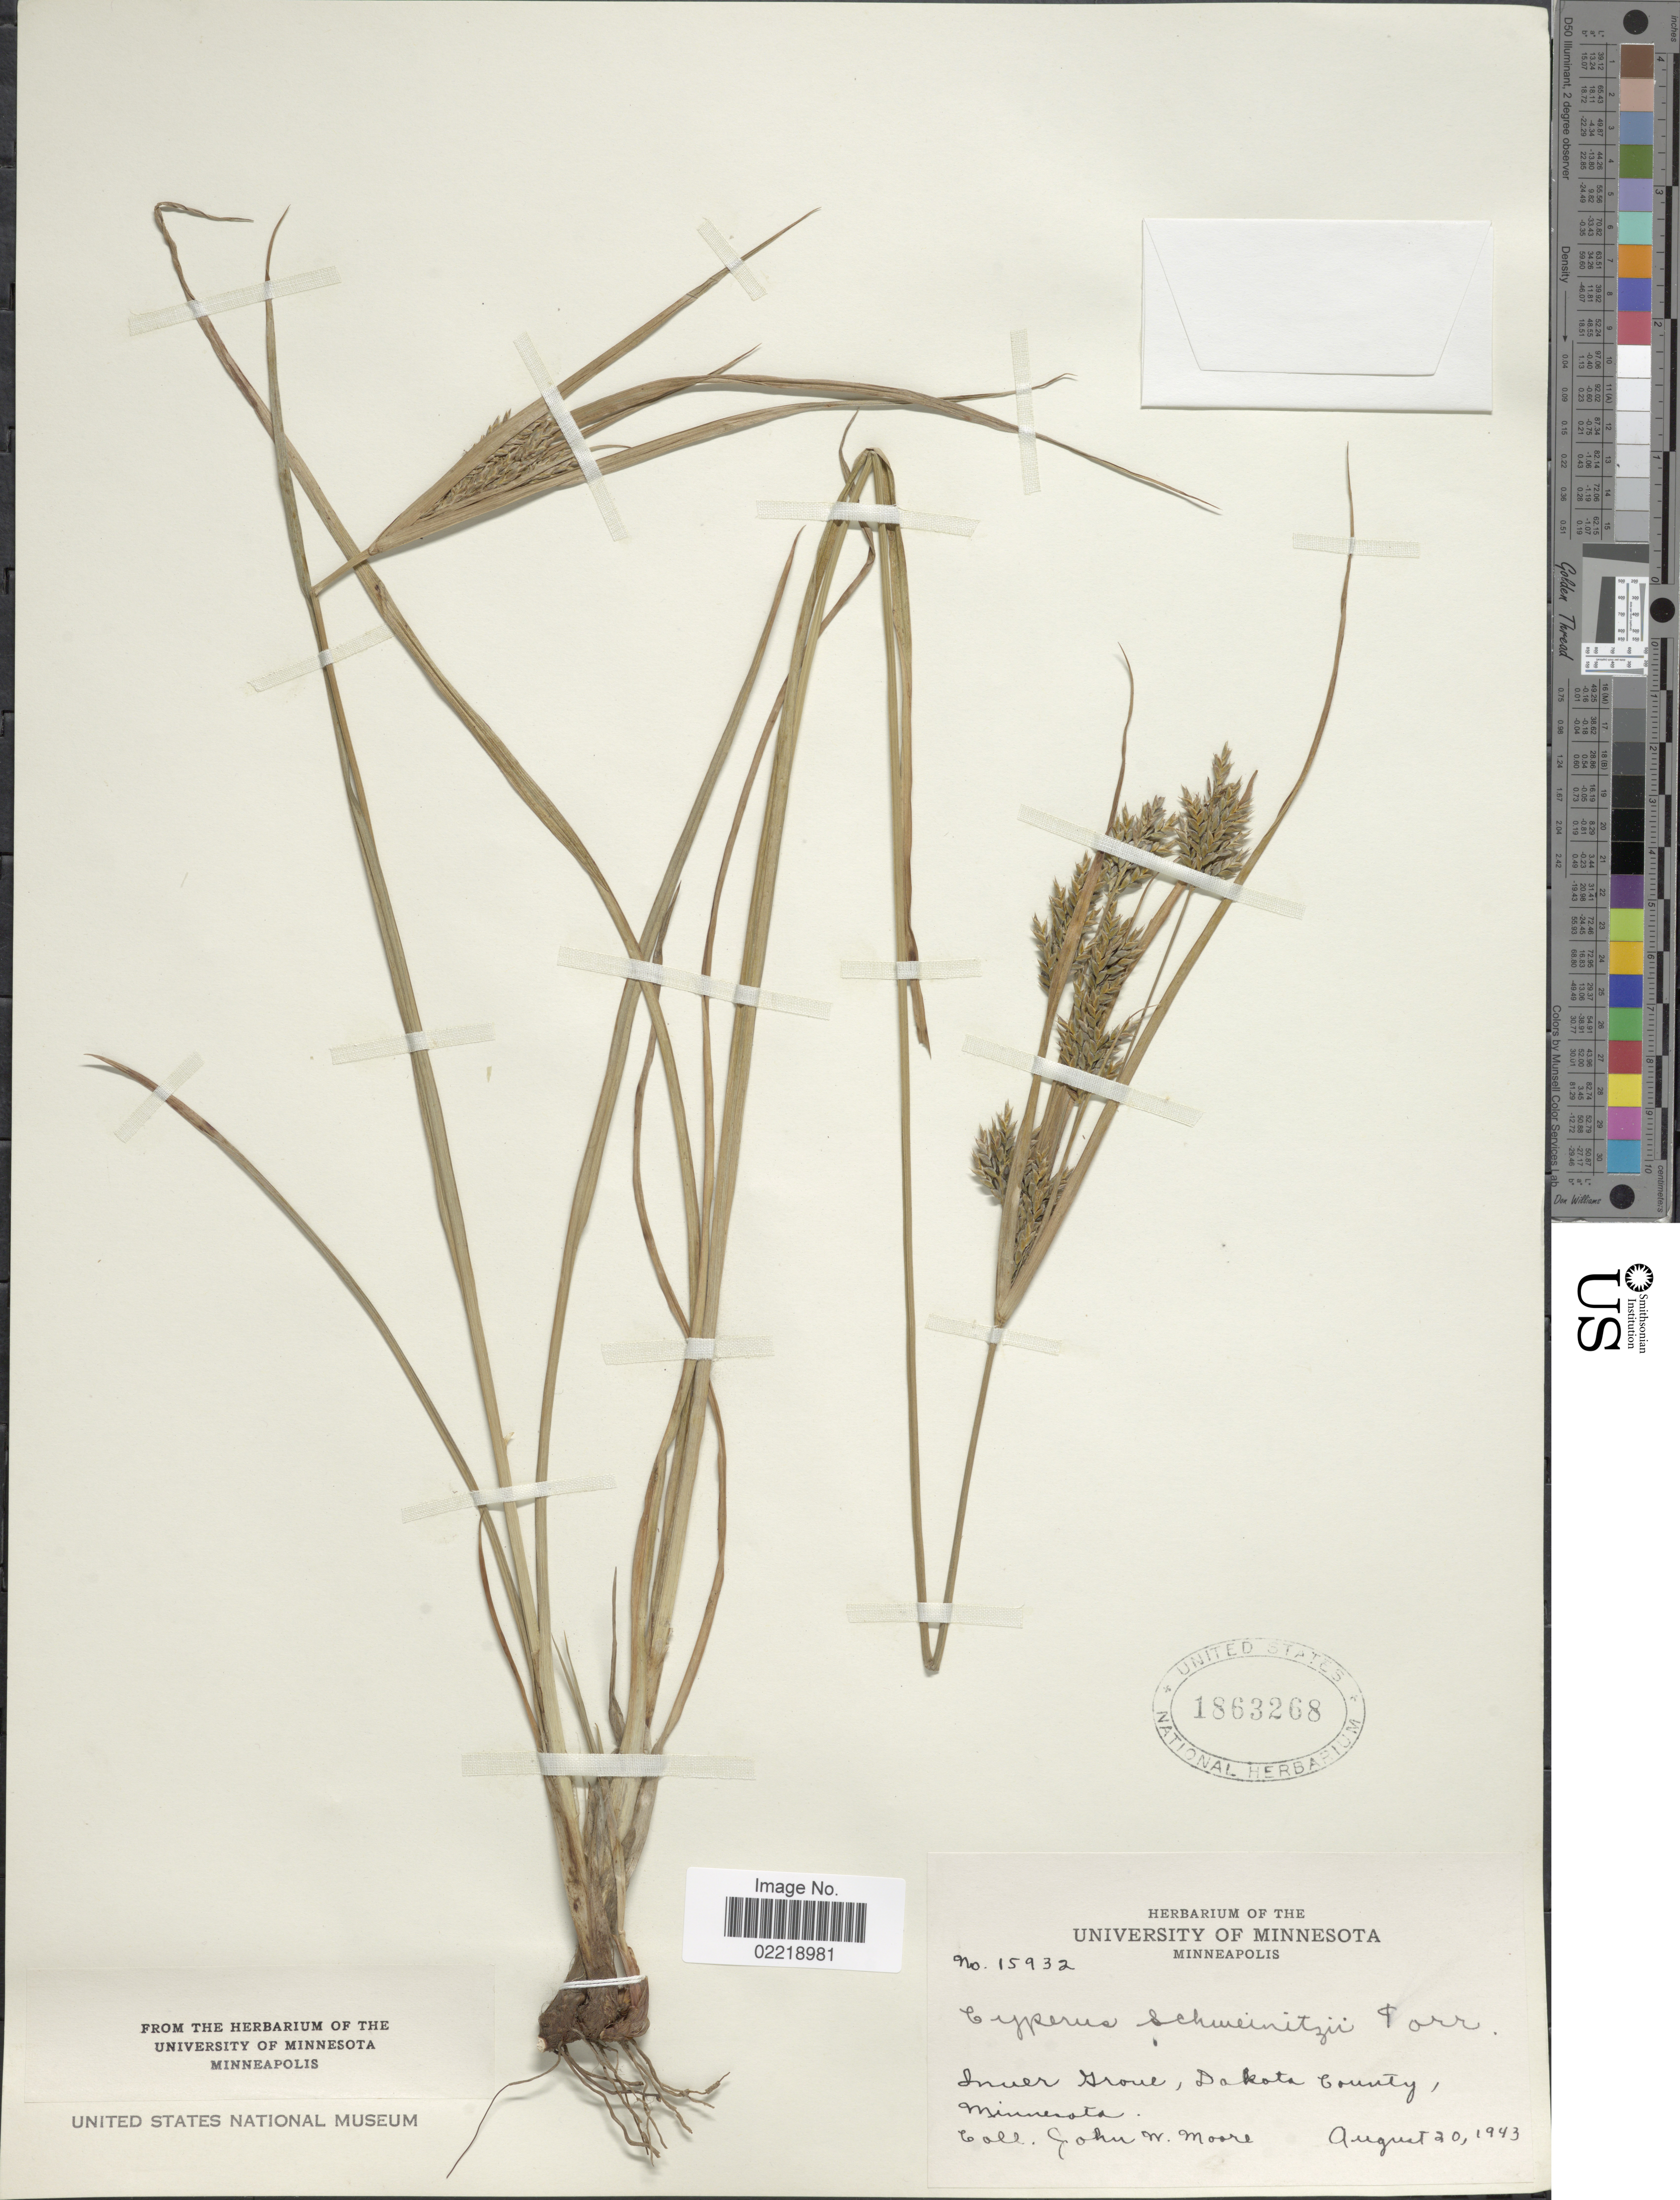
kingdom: Plantae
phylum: Tracheophyta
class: Liliopsida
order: Poales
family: Cyperaceae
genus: Cyperus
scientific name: Cyperus schweinitzii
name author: Torr.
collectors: J. Moore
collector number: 15932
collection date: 1943-08-20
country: United States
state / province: Minnesota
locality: Inner Grove, Dakota County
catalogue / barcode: US 1863268